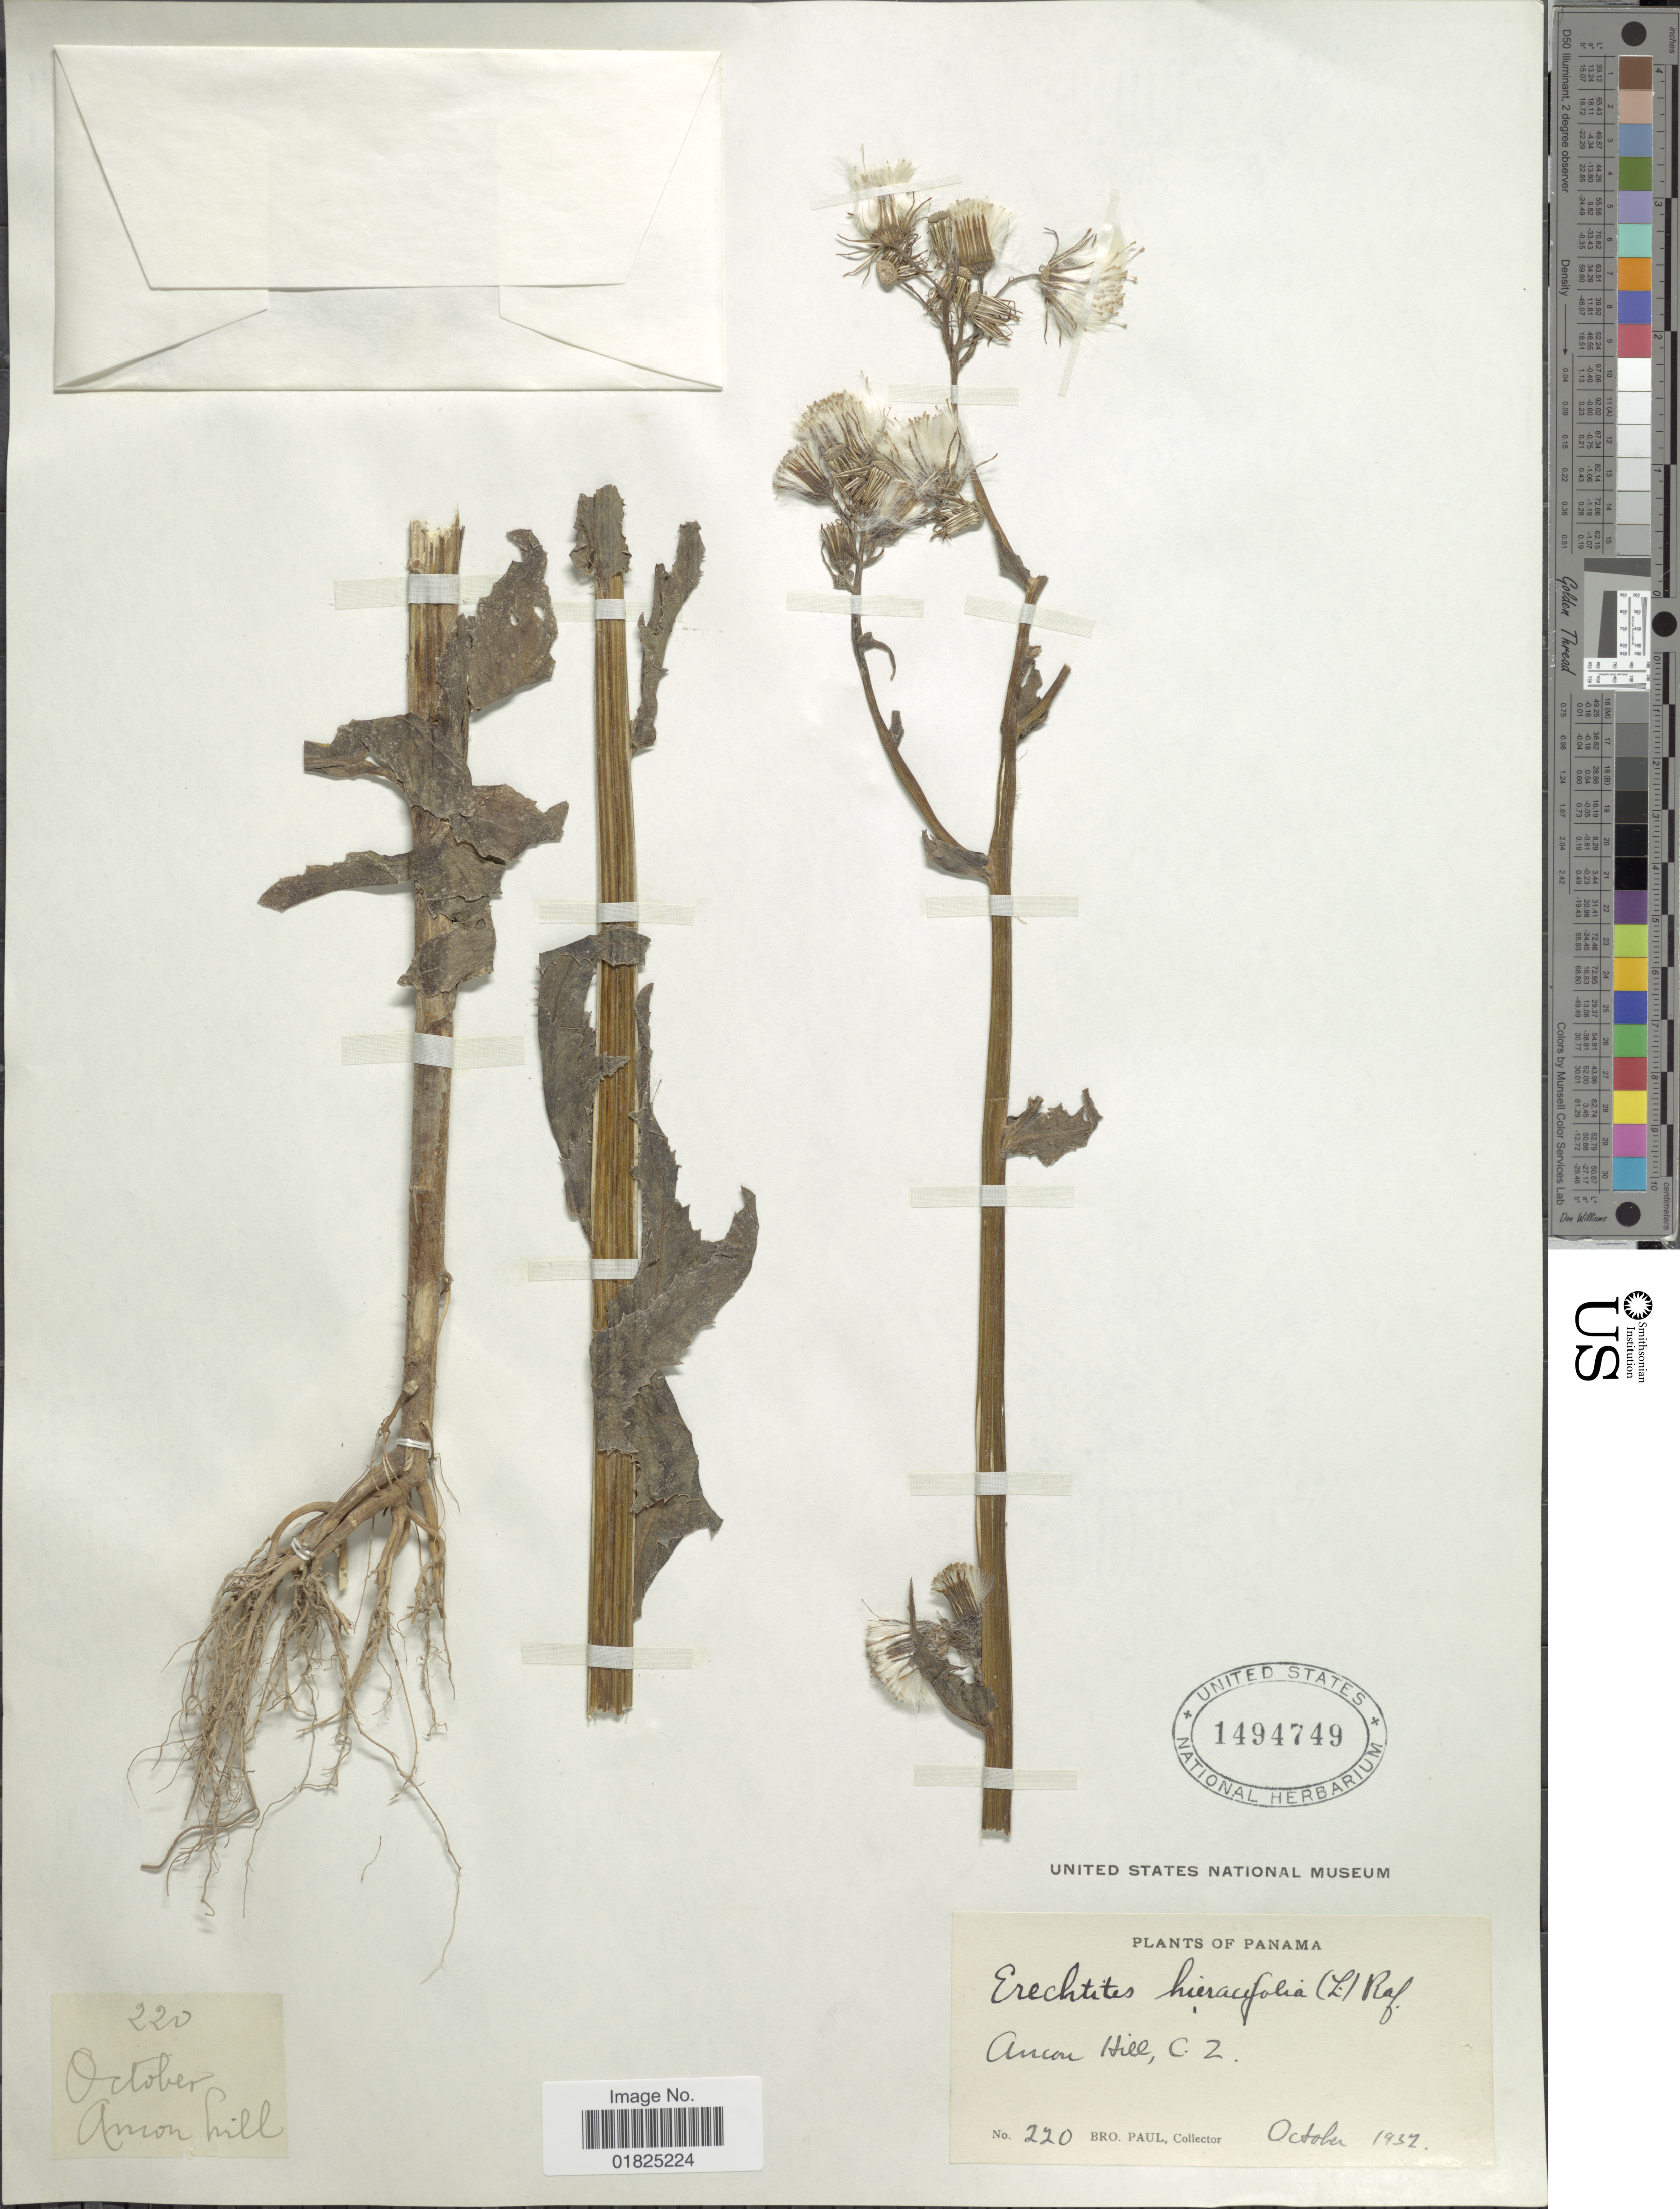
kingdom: Plantae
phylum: Tracheophyta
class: Magnoliopsida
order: Asterales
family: Asteraceae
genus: Erechtites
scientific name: Erechtites hieraciifolius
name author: (L.) Raf. ex DC.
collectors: B. Paul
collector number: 220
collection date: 1952-10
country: Panama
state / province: Colón / Panamá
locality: Ancon Hill, C.Z.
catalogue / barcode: US 1494749